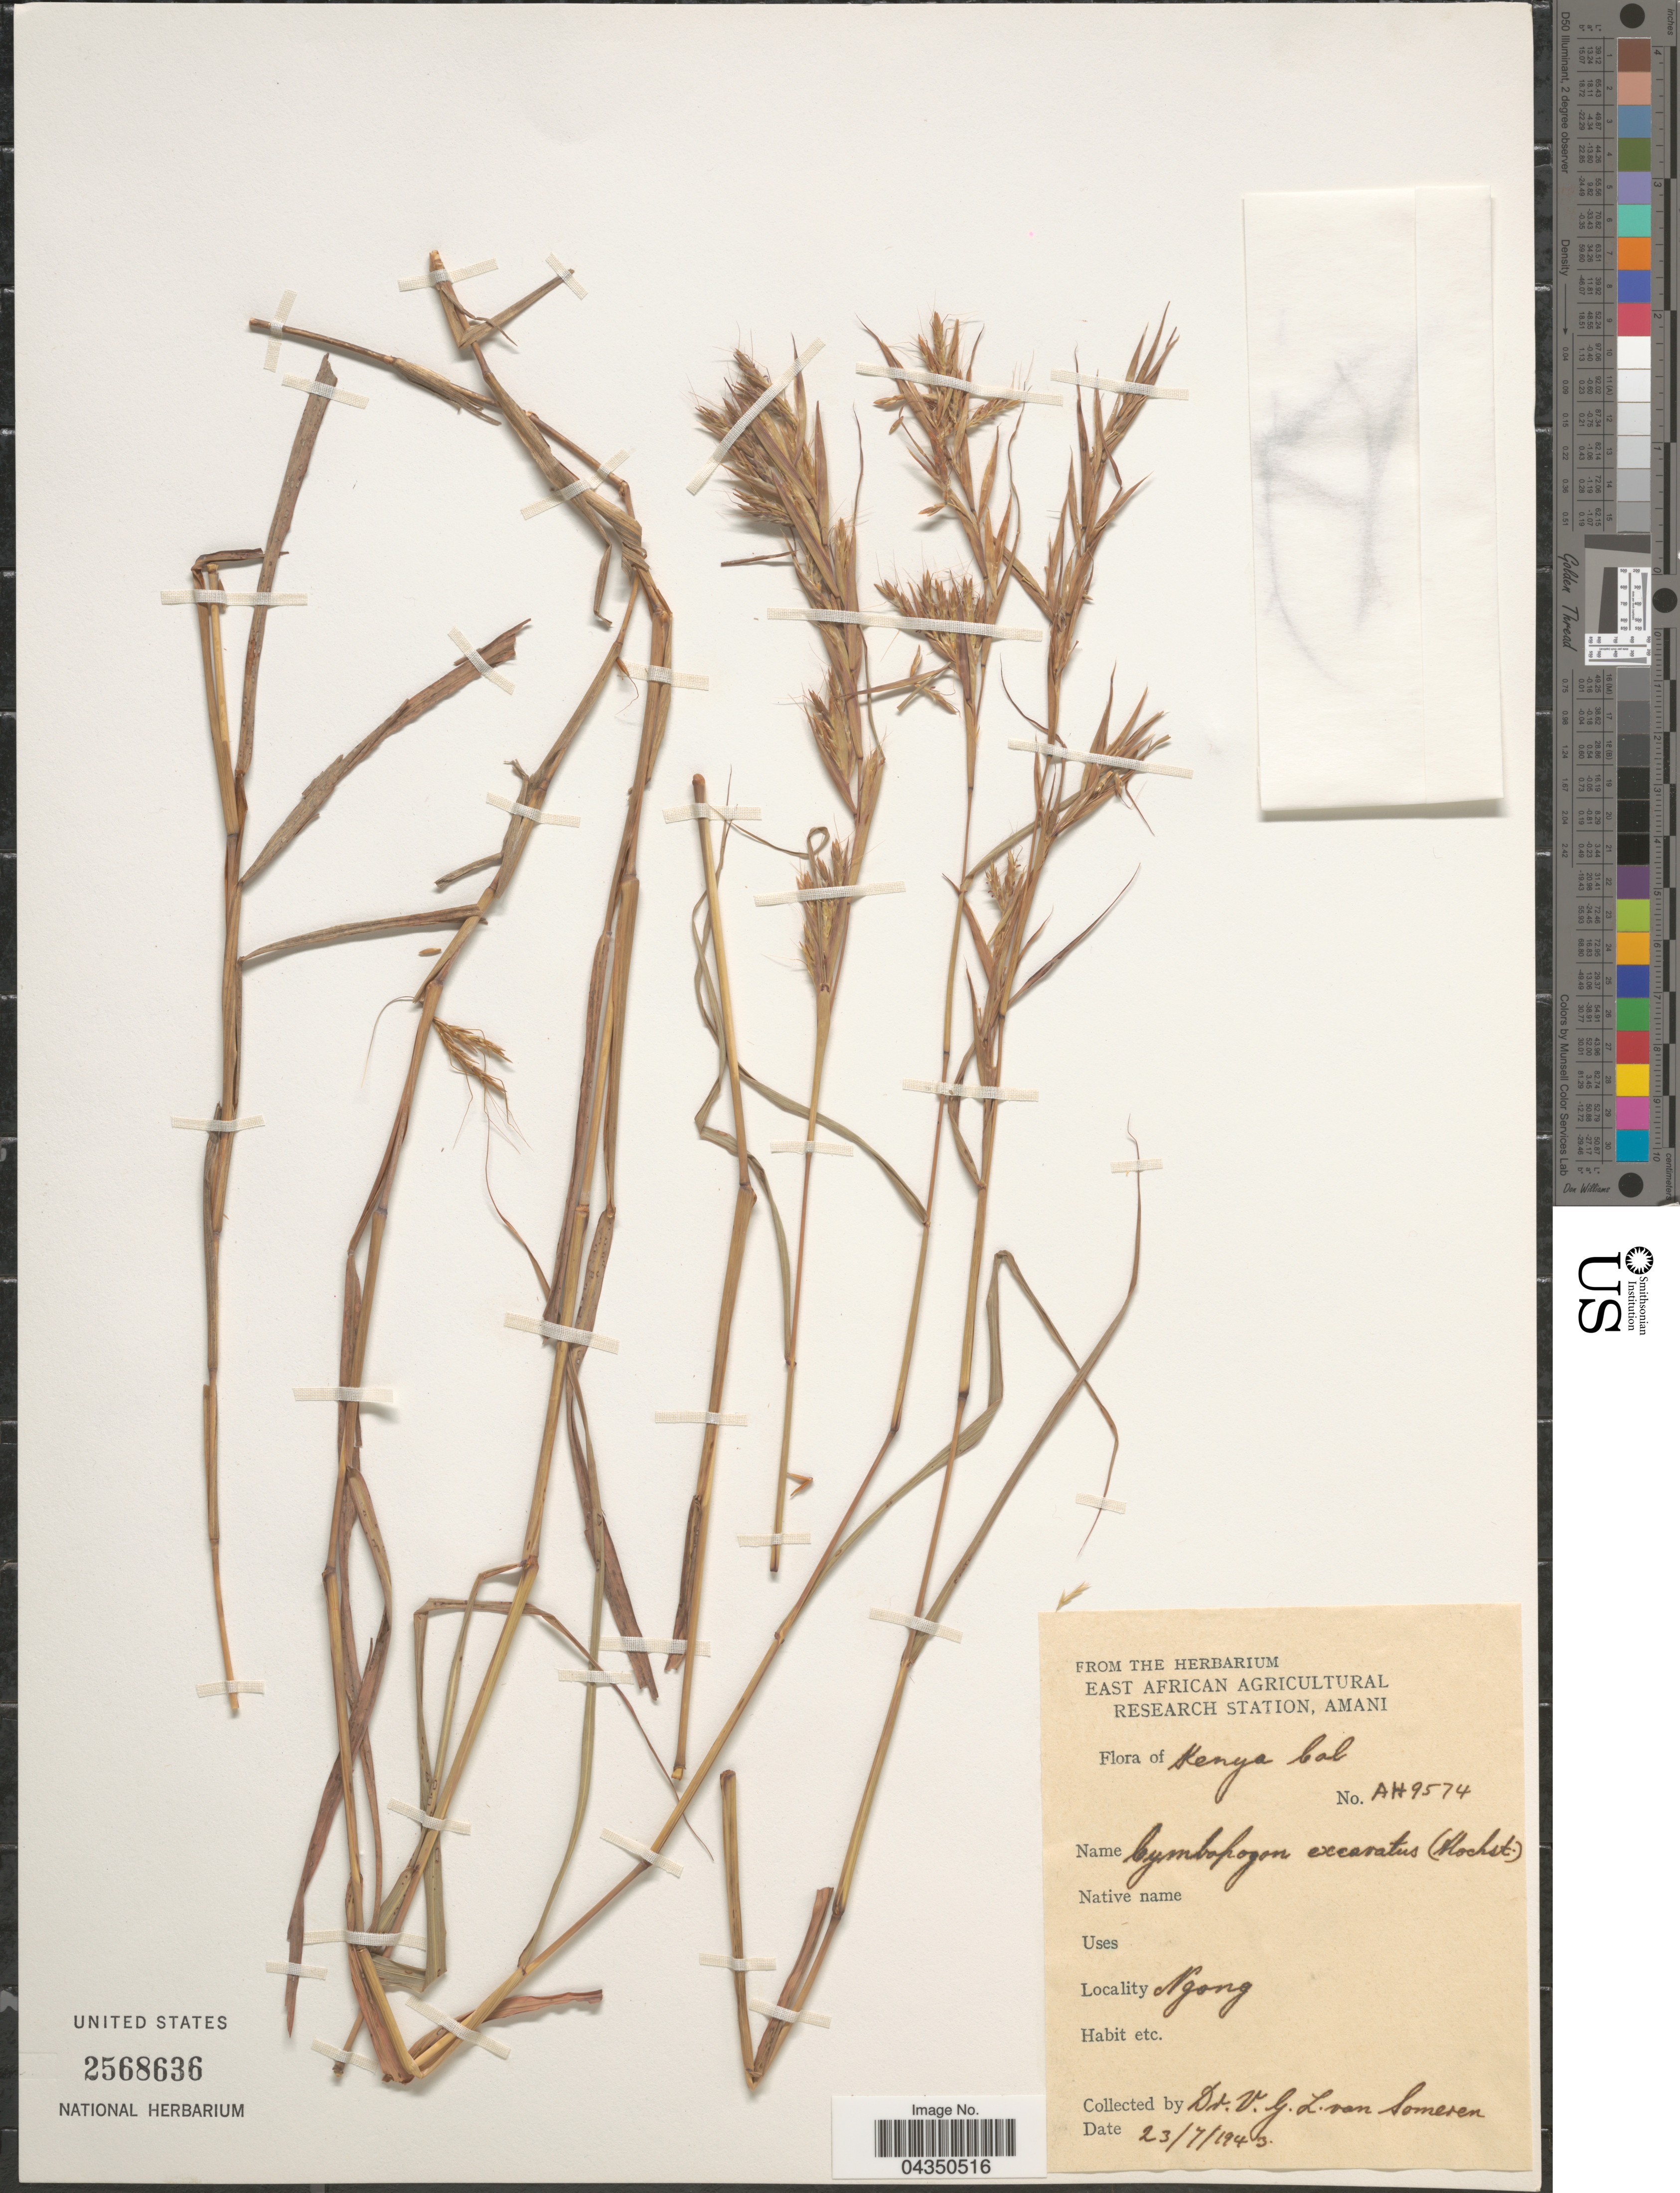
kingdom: Plantae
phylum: Tracheophyta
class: Liliopsida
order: Poales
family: Poaceae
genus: Cymbopogon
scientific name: Cymbopogon caesius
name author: (Nees ex Hook. & Arn.) Stapf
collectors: V. Someren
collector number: AH9574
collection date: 1943-07-23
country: Kenya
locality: Kenya Col. Ngong.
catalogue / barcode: US 2568636